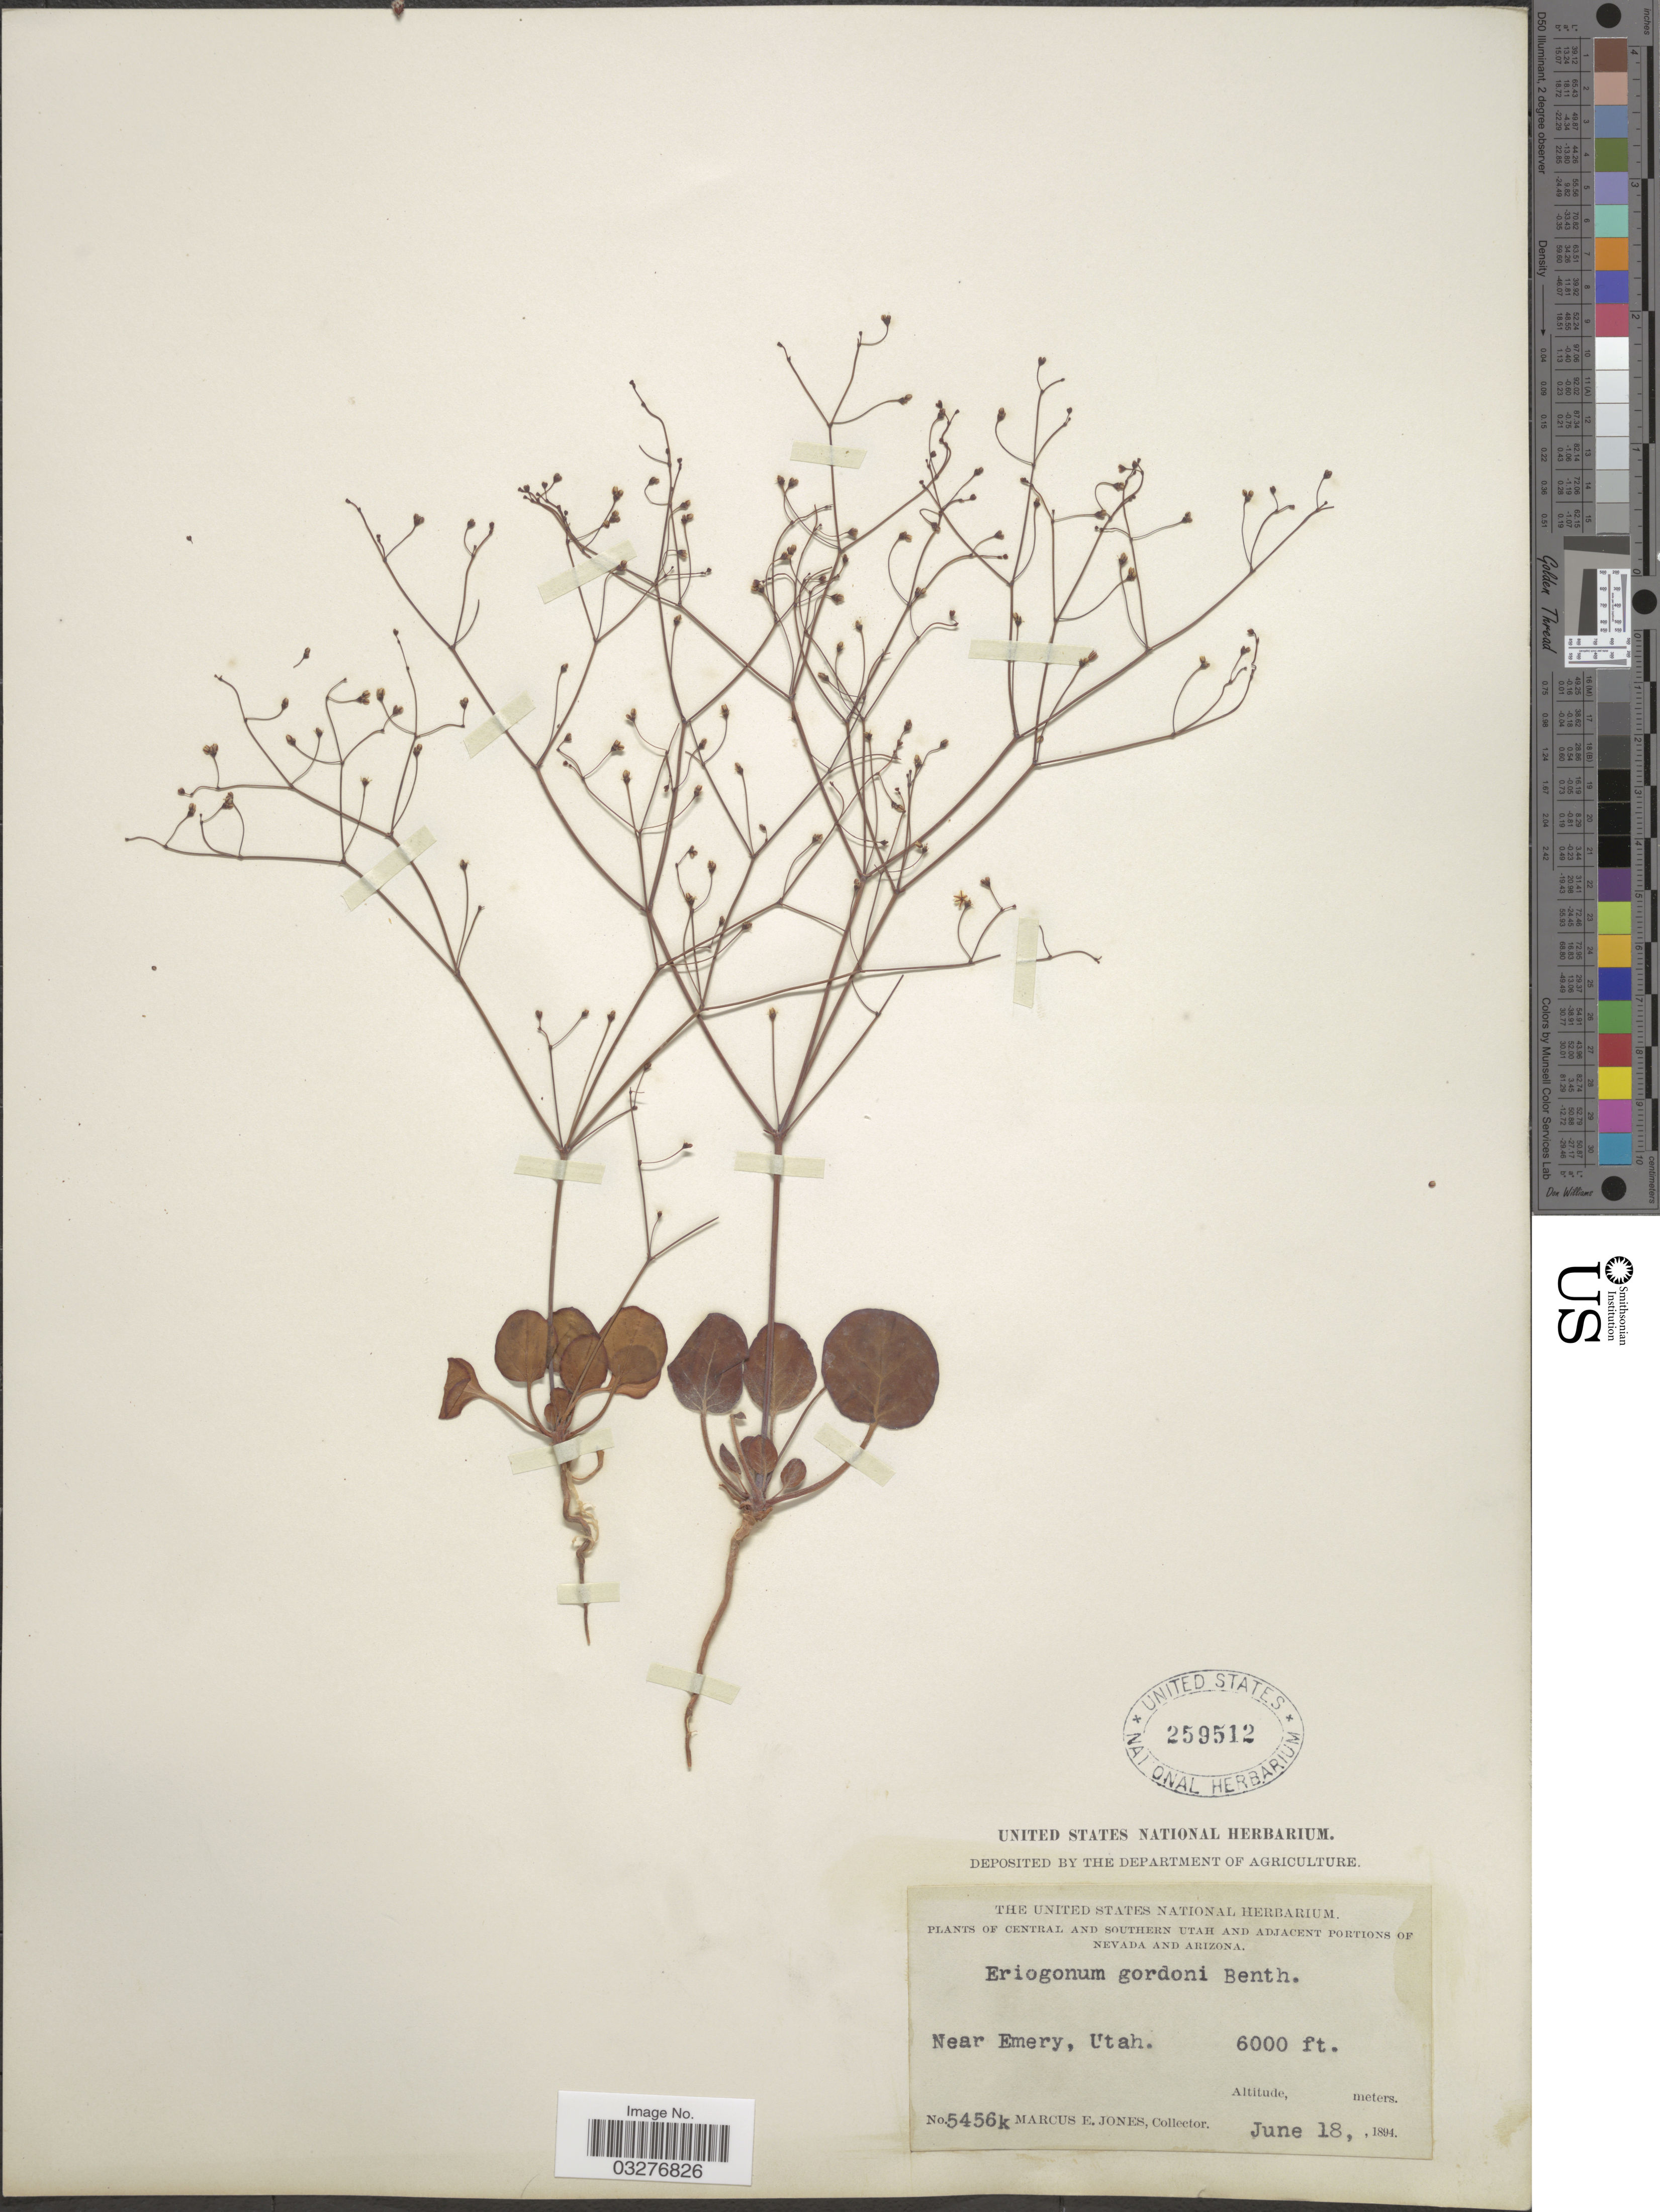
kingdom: Plantae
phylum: Tracheophyta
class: Magnoliopsida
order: Caryophyllales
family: Polygonaceae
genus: Eriogonum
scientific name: Eriogonum gordonii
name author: Benth.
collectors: M. E. Jones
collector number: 5456k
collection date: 1894-06-18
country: United States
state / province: Utah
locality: Central and southern Utah. Near Emery.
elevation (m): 1829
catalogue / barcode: US 259512